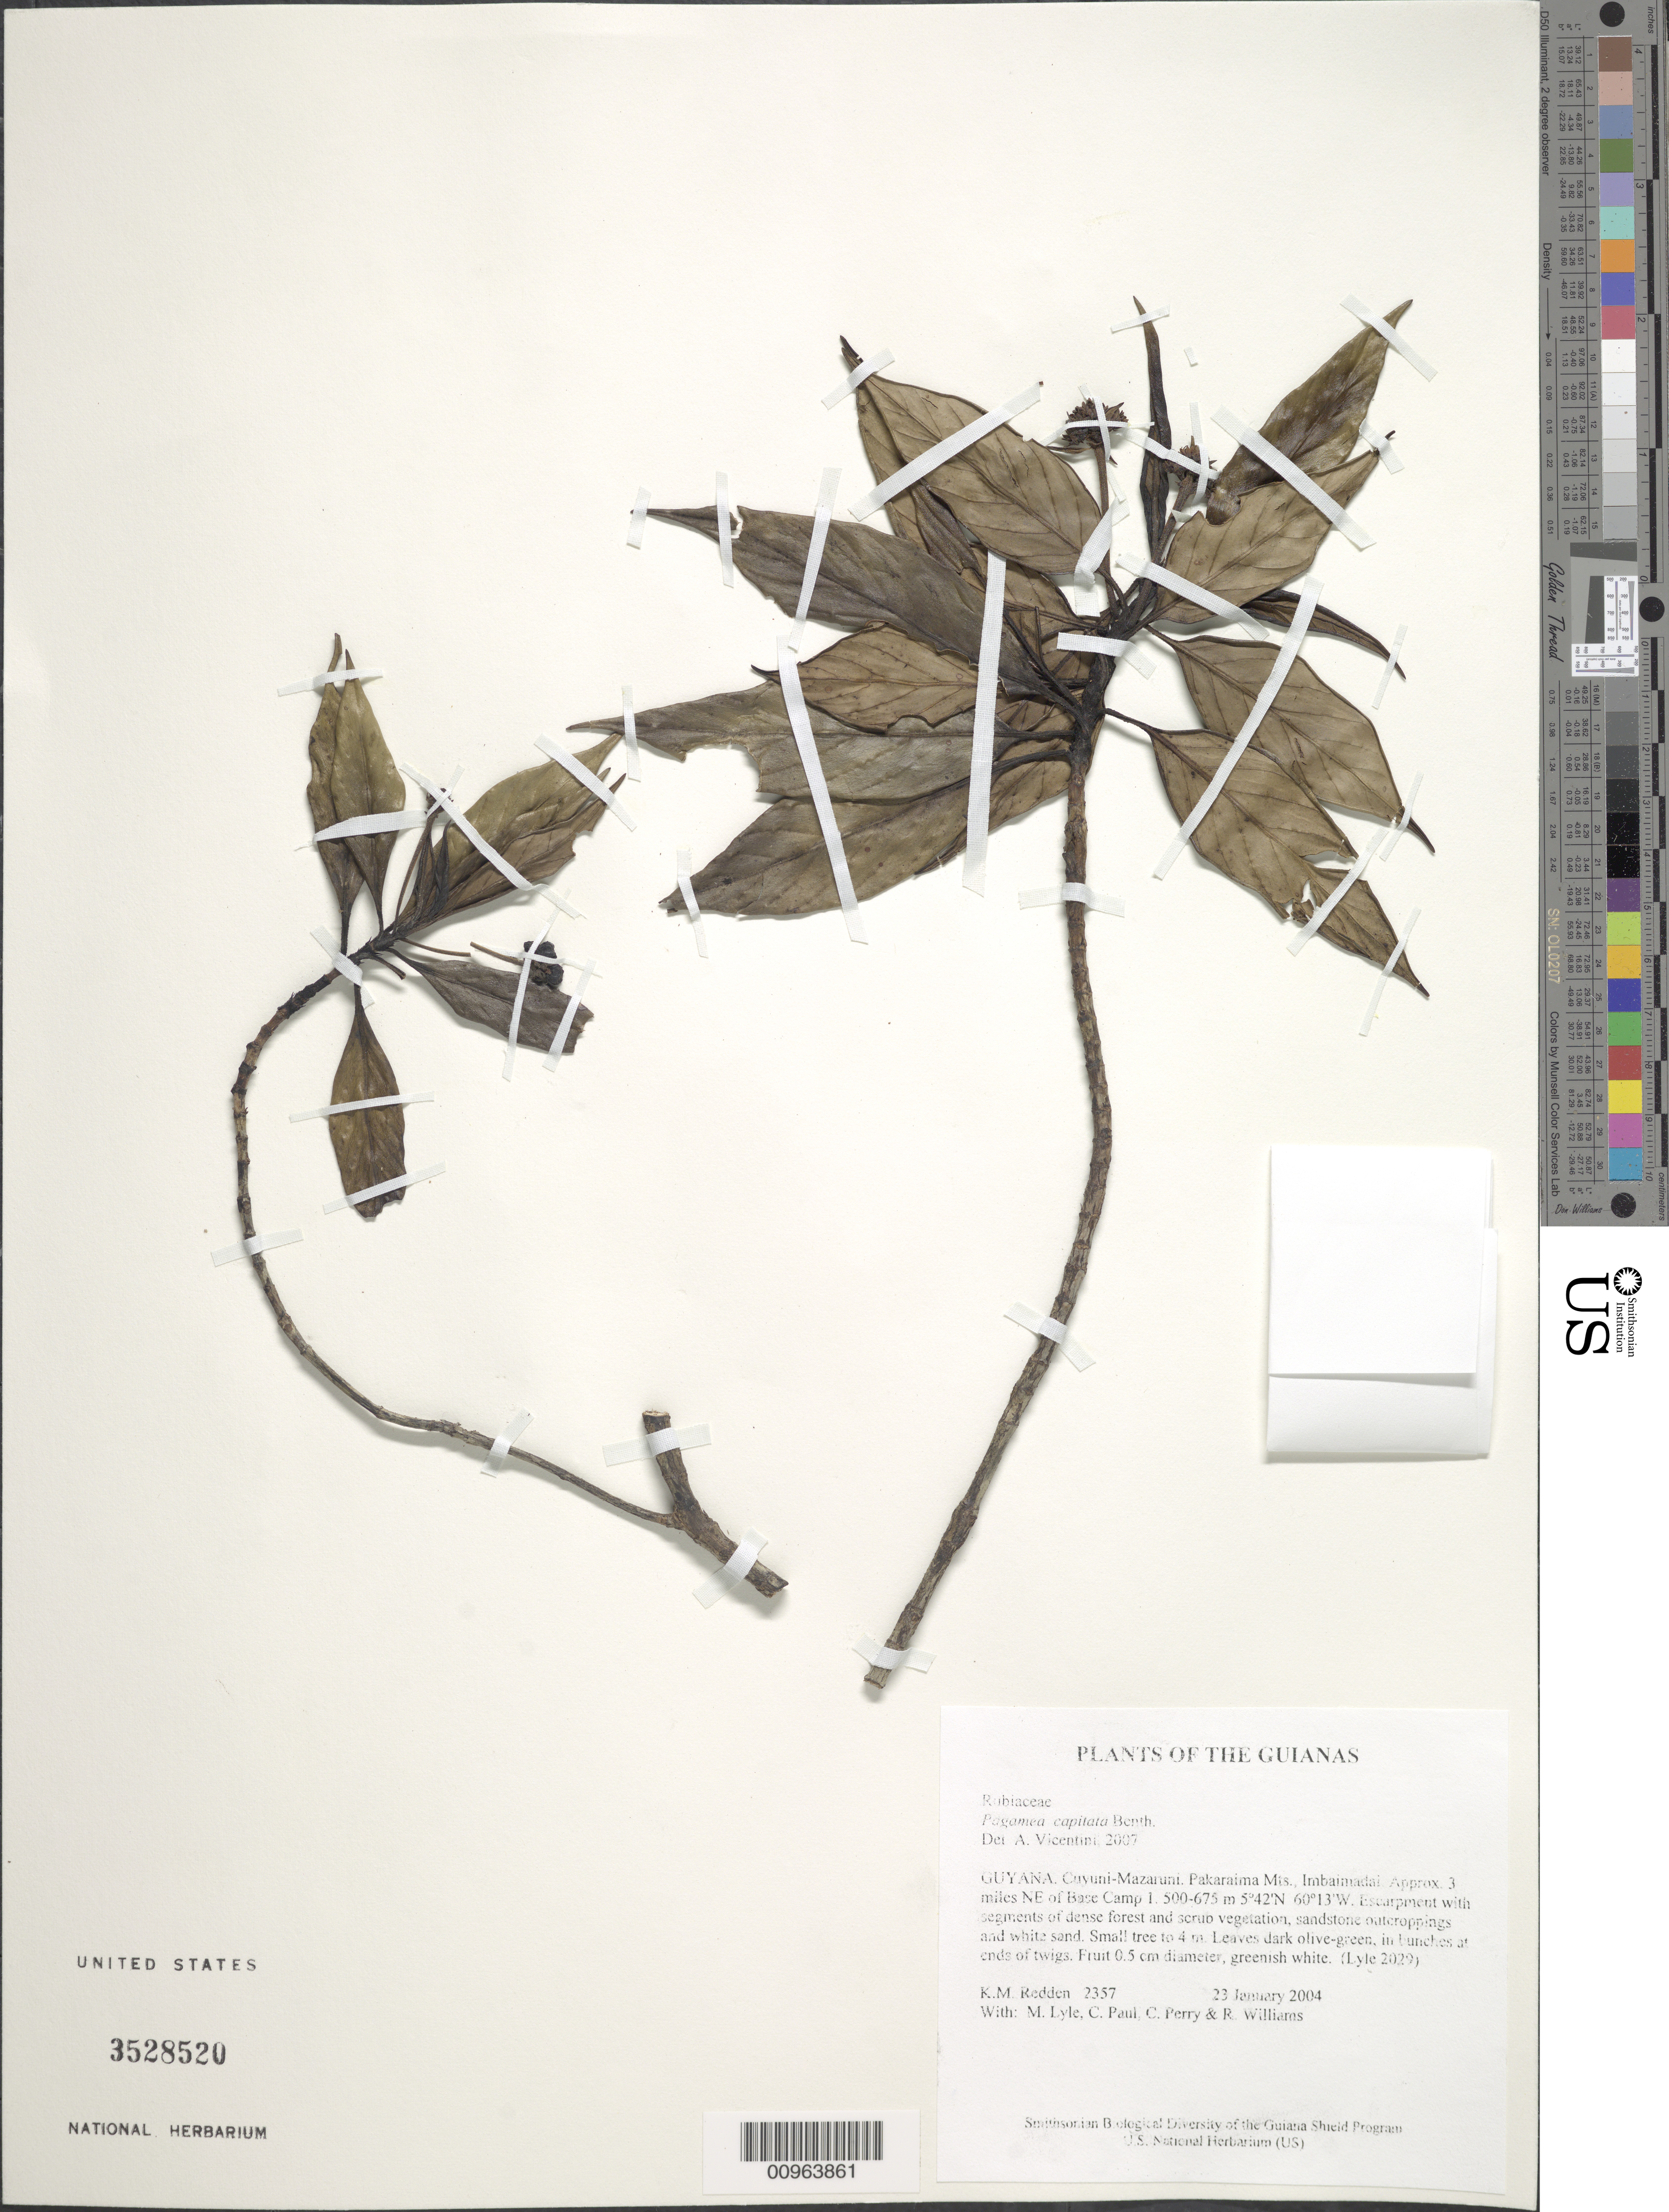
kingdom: Plantae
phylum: Tracheophyta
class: Magnoliopsida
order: Gentianales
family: Rubiaceae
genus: Pagamea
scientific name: Pagamea capitata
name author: Benth.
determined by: Vicentini, A.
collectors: K. M. Redden, M. Lyle, C. Paul, C. Perry & R. Williams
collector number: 2357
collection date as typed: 23 January 2004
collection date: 2004-01-23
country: Guyana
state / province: Cuyuni-Mazaruni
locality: Pakaraima Mts., Imbaimadai. Approx. 3 miles NE of Base Camp 1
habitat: Escarpment with segments of dense forest and scrub vegetation, sandstone outcroppings and white sand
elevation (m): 500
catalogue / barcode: US 3528520